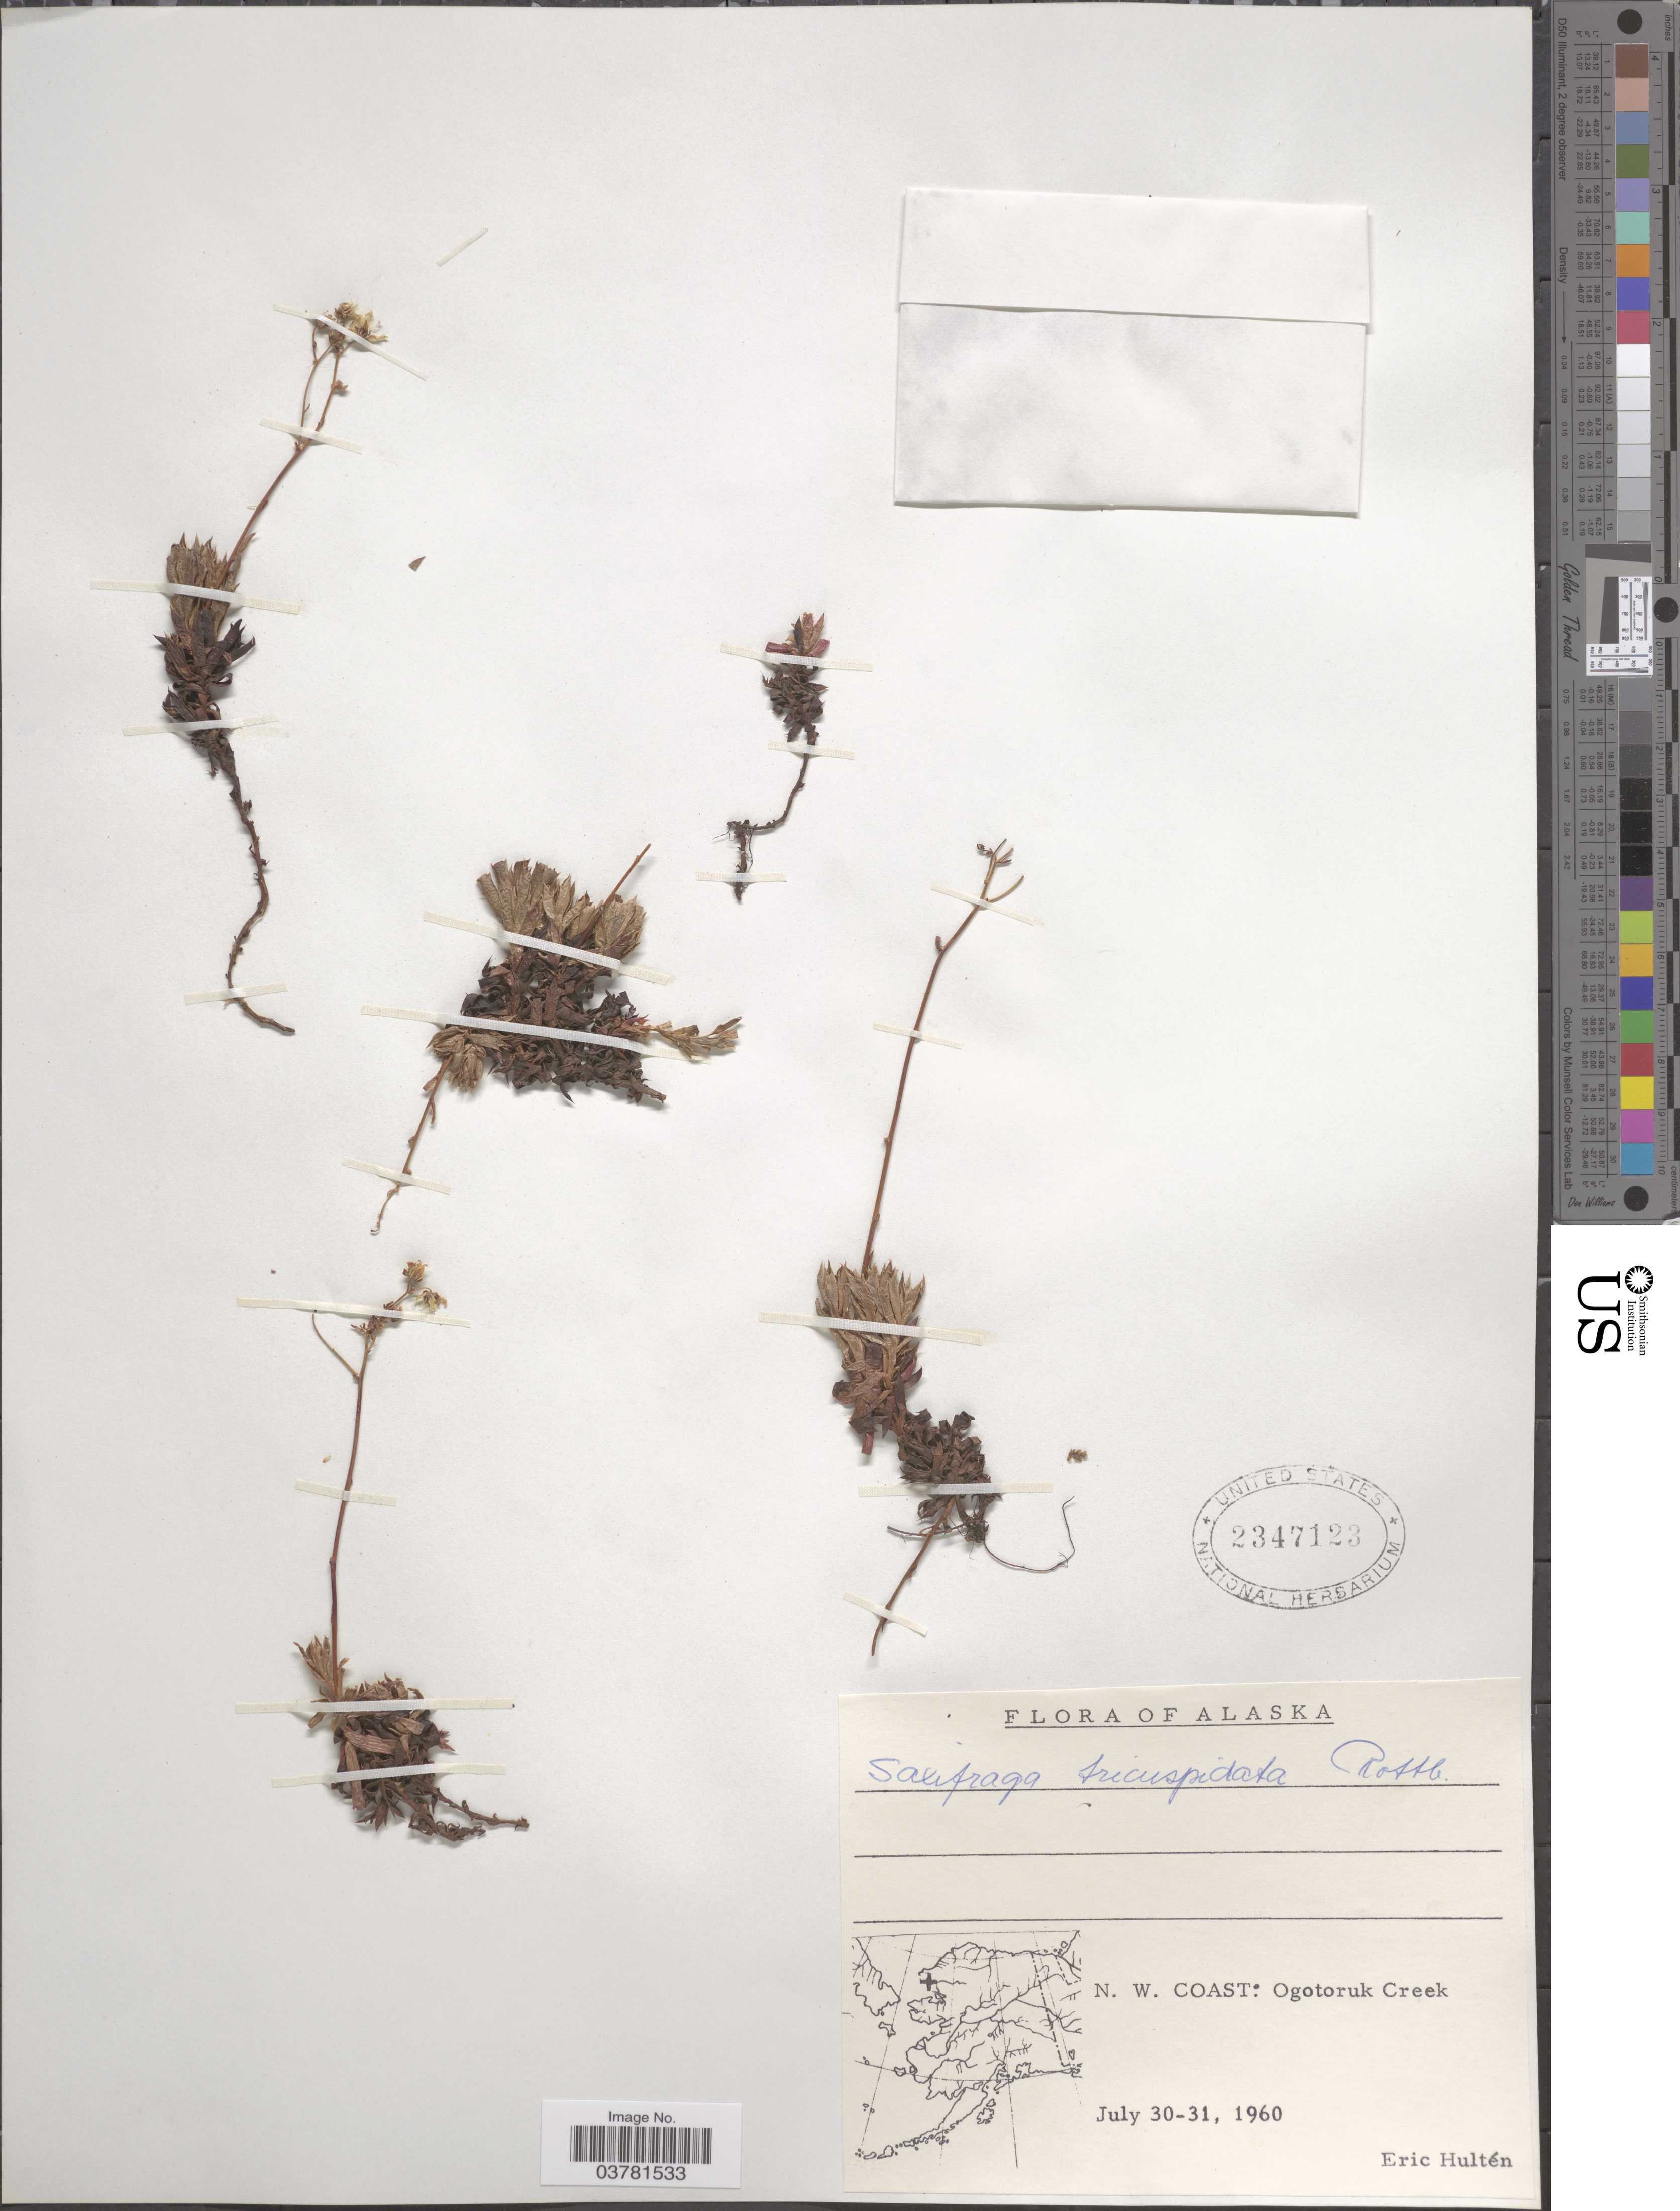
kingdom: Plantae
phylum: Tracheophyta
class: Magnoliopsida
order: Saxifragales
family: Saxifragaceae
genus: Saxifraga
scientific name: Saxifraga tricuspidata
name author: Rottb.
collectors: E. G. Hultén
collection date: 1960-07-30/1960-07-31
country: United States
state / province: Alaska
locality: N.W. Coast: Ogotoruk Creek.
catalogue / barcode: US 2347123